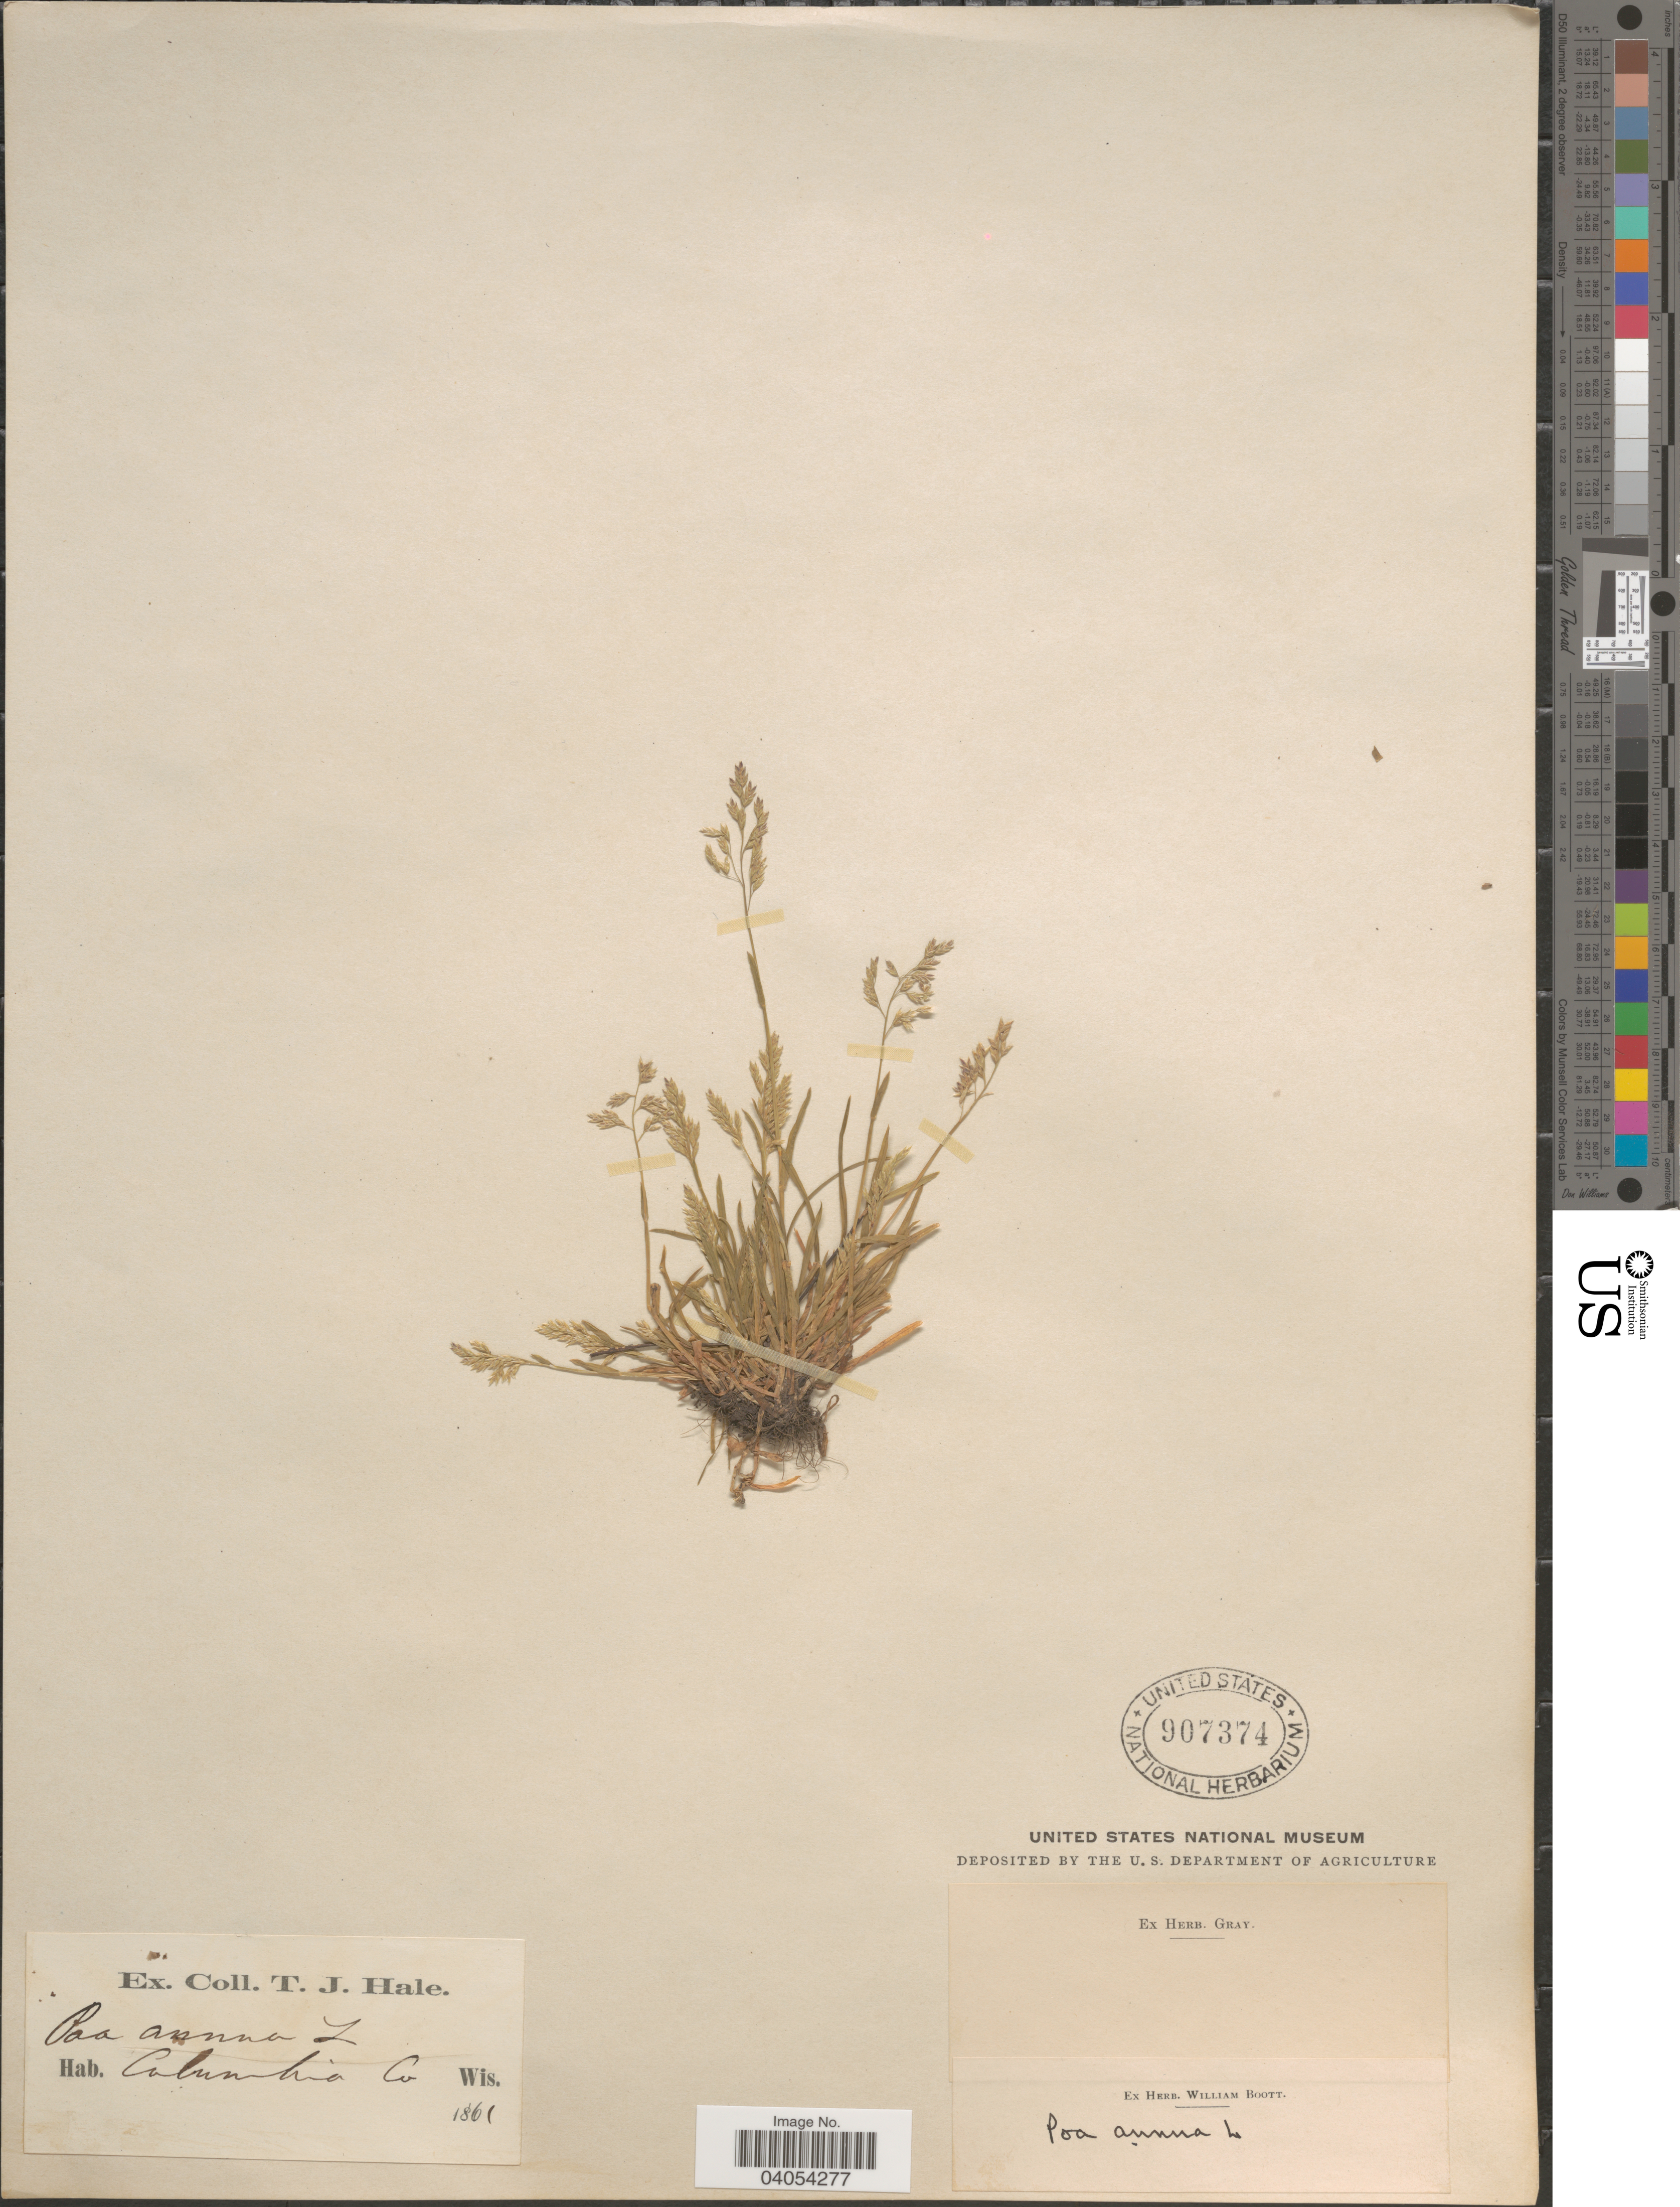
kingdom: Plantae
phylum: Tracheophyta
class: Liliopsida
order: Poales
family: Poaceae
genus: Poa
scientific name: Poa annua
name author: L.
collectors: T. Hale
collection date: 1861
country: United States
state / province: Wisconsin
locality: Columbia Co.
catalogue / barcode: US 907374